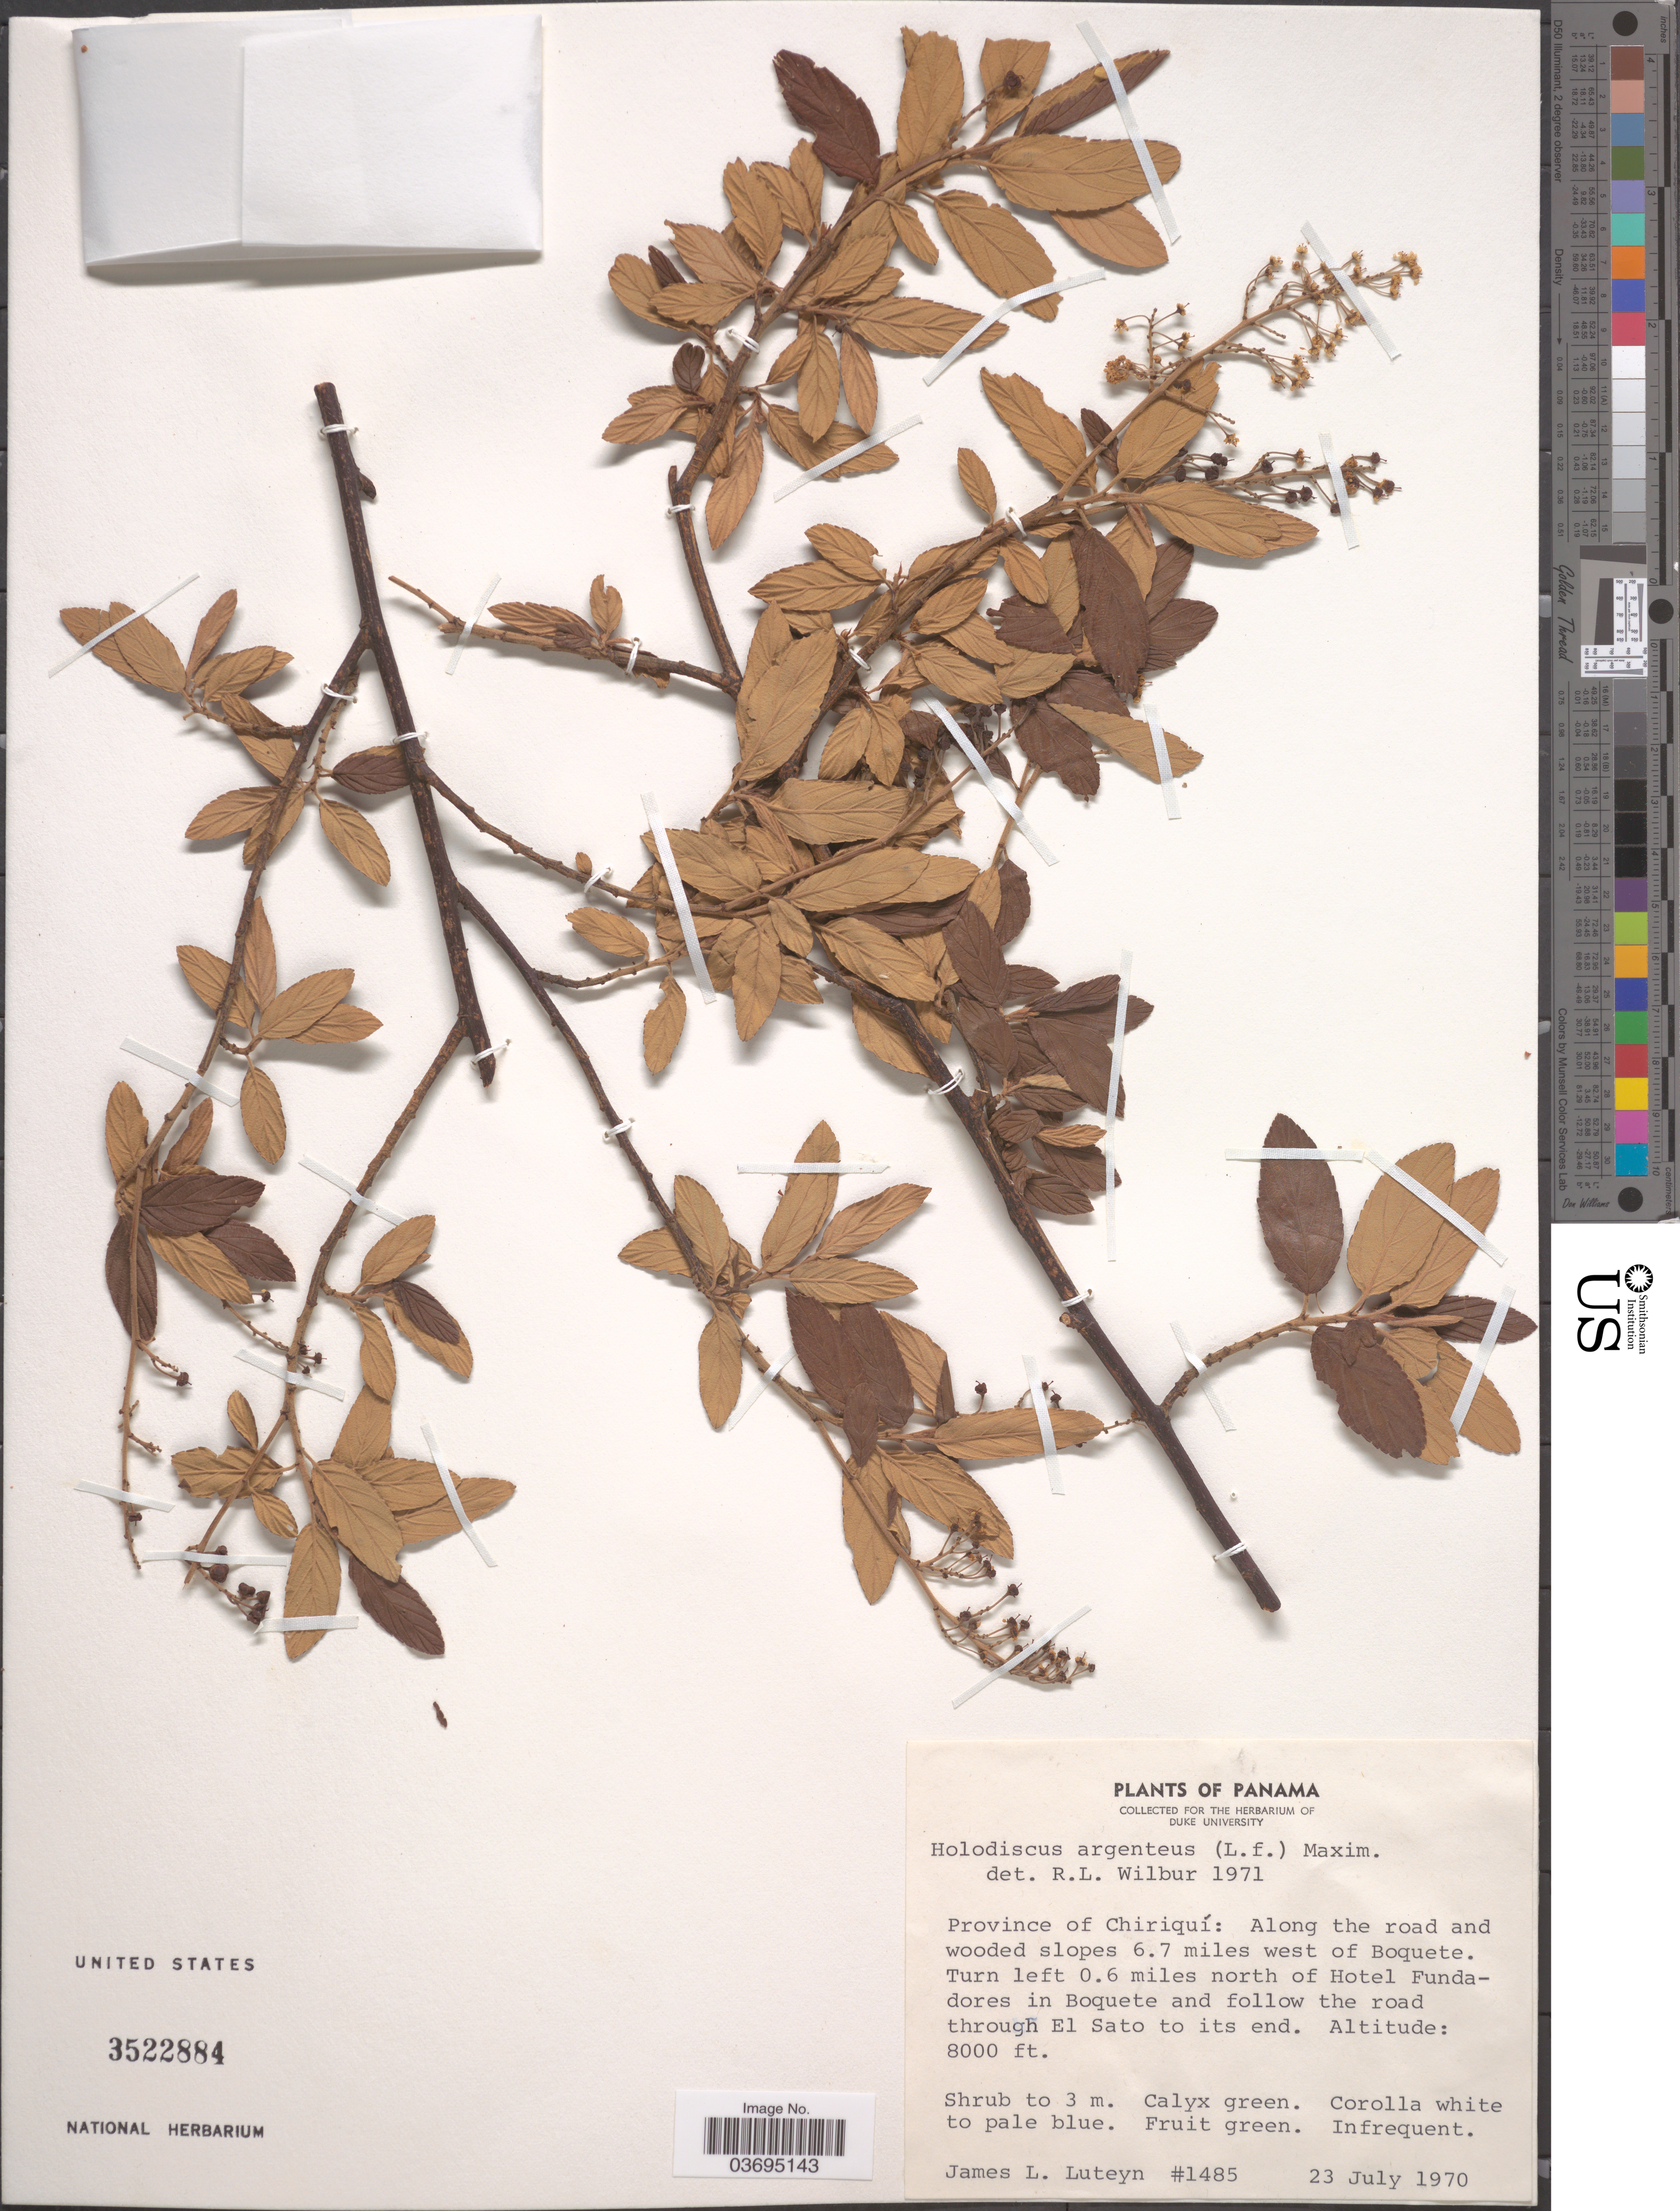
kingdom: Plantae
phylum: Tracheophyta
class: Magnoliopsida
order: Rosales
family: Rosaceae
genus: Holodiscus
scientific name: Holodiscus argenteus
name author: (L. f.) Maxim.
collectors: J. L. Luteyn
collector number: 1485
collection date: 1970-07-23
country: Panama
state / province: Chiriqui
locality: Along the road and wooded slopes 6.7 miles west of Boquete. Turn left 0.6 miles north of Hotel Fundadores in Boquete and follow the road through El Sato to its end.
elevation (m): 2438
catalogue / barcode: US 3522884